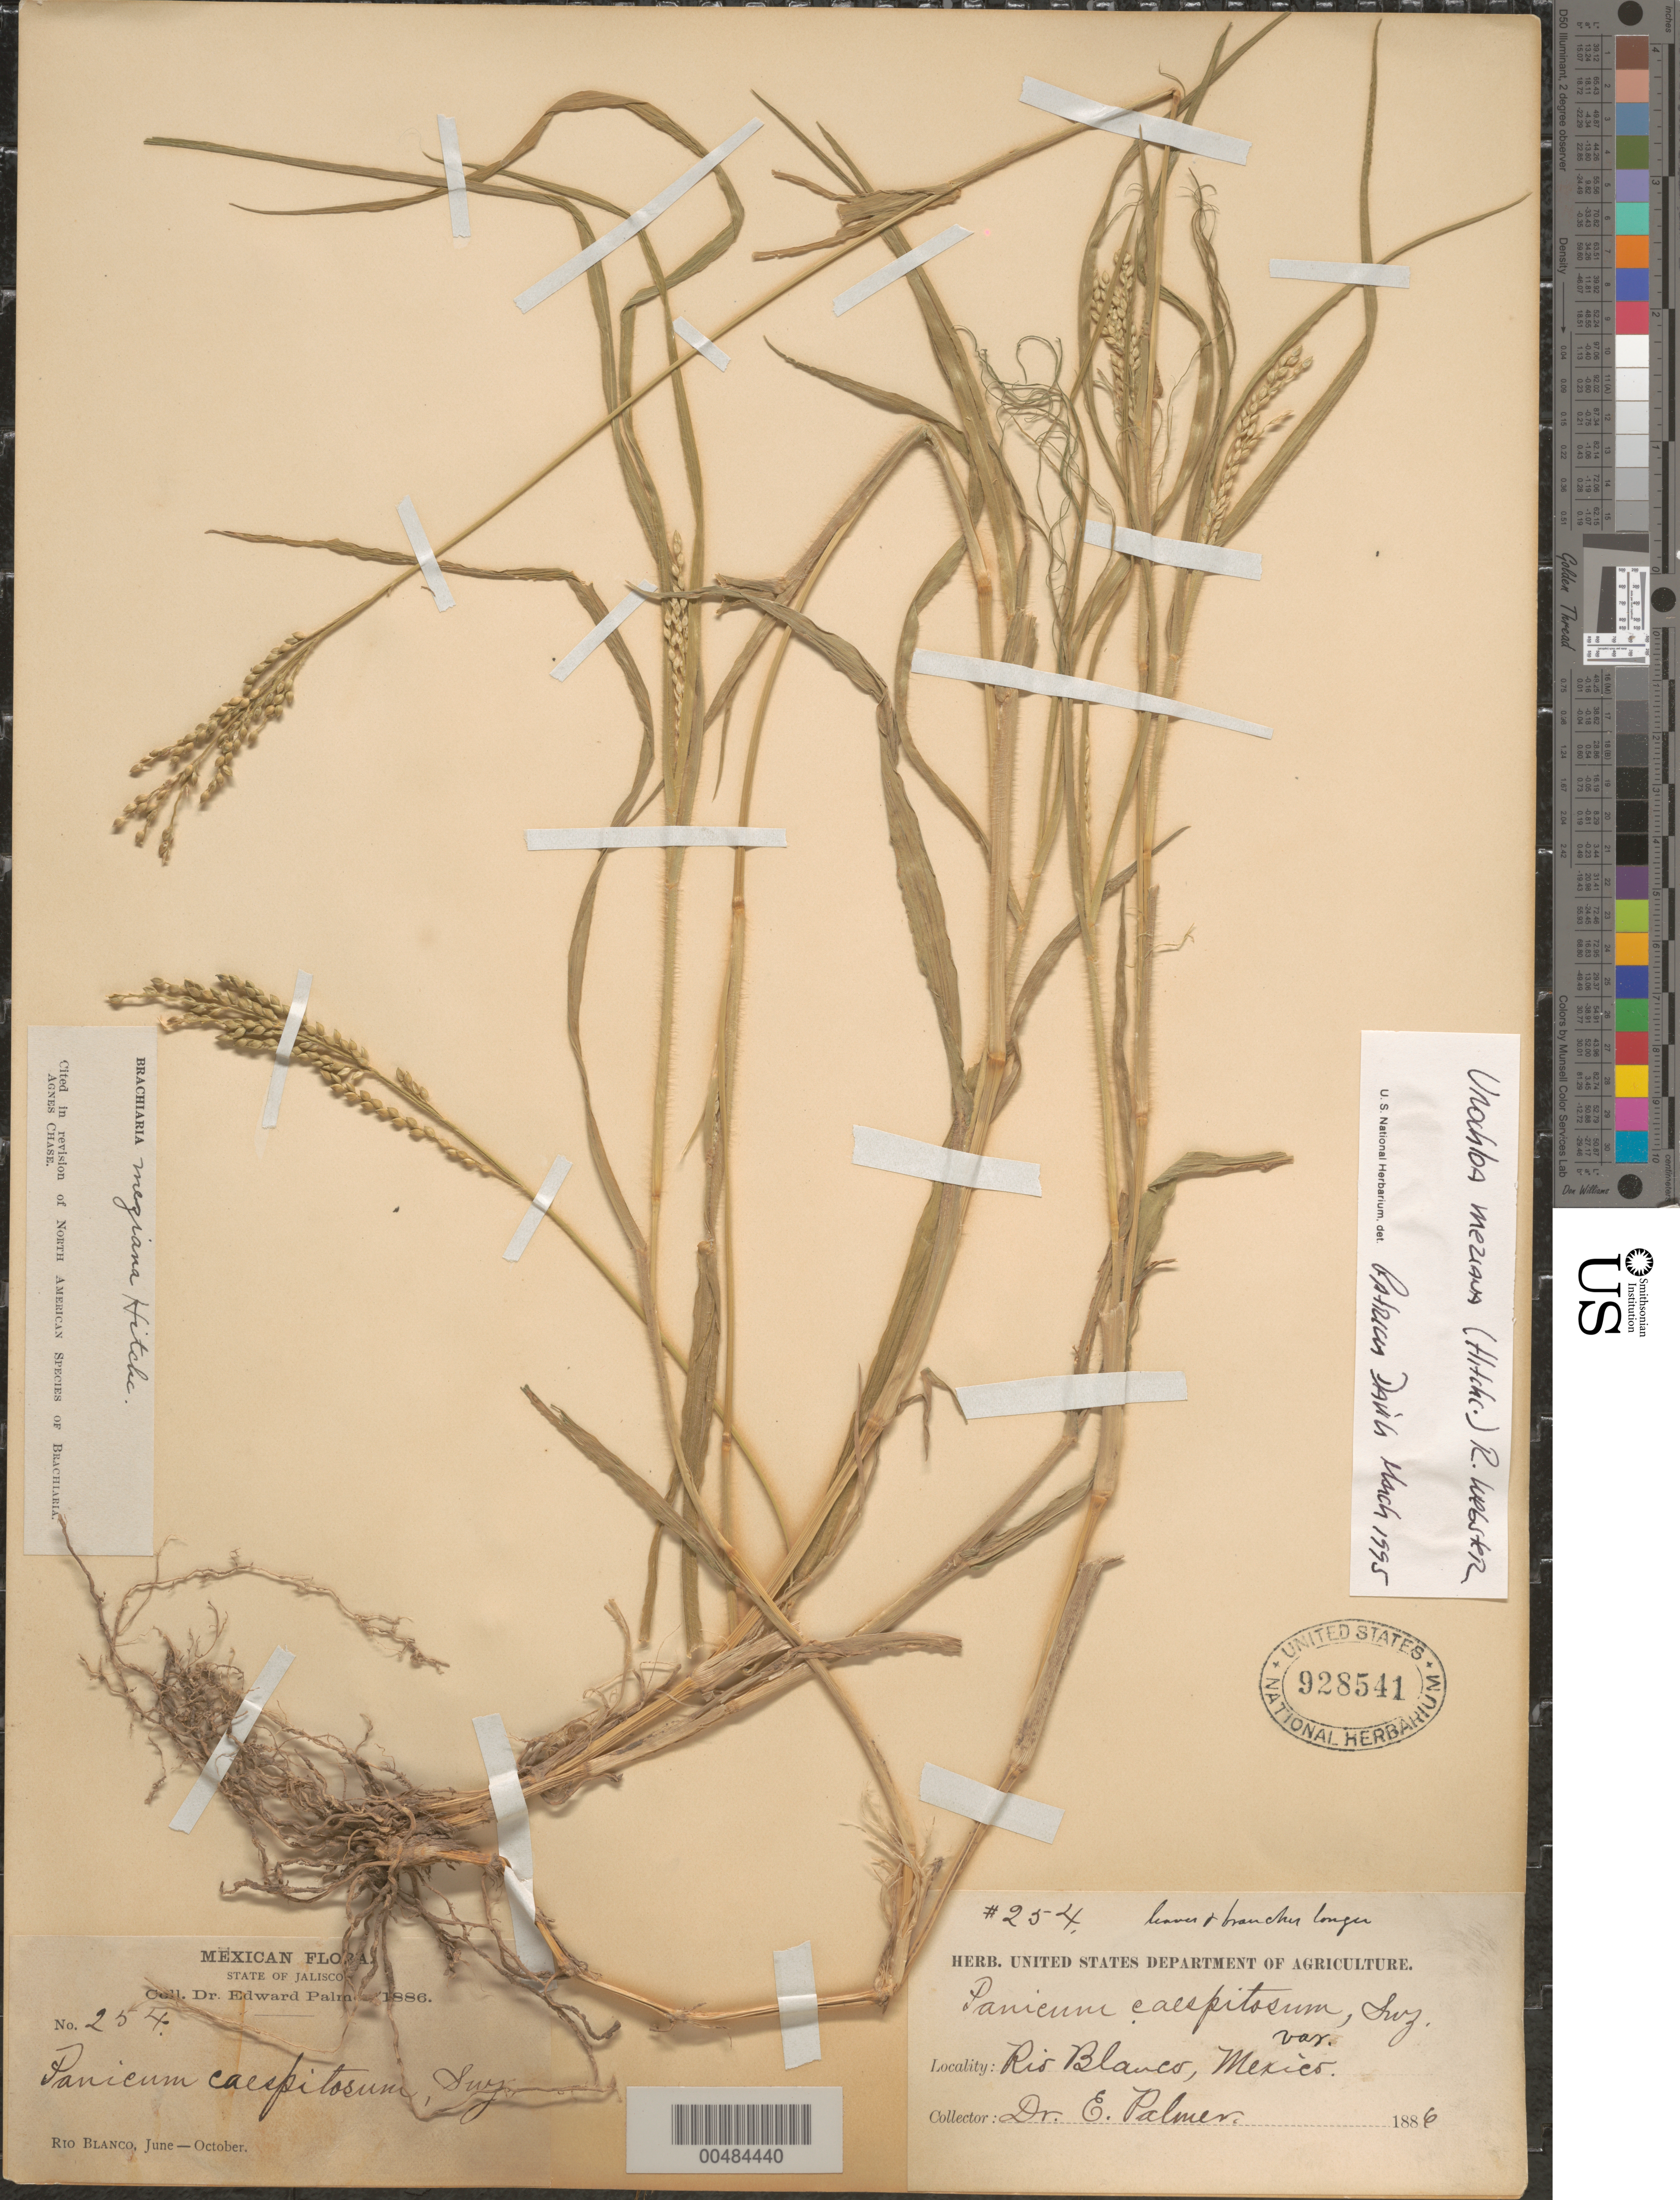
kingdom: Plantae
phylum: Tracheophyta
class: Liliopsida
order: Poales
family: Poaceae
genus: Urochloa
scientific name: Urochloa meziana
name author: (Hitchc.) Morrone & Zuloaga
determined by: Dávila, P. D.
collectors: E. Palmer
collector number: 254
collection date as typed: Jun 1886 to Oct 1886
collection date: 1886-06/1886-10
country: Mexico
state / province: Jalisco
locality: Rio Blanco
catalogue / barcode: US 928541